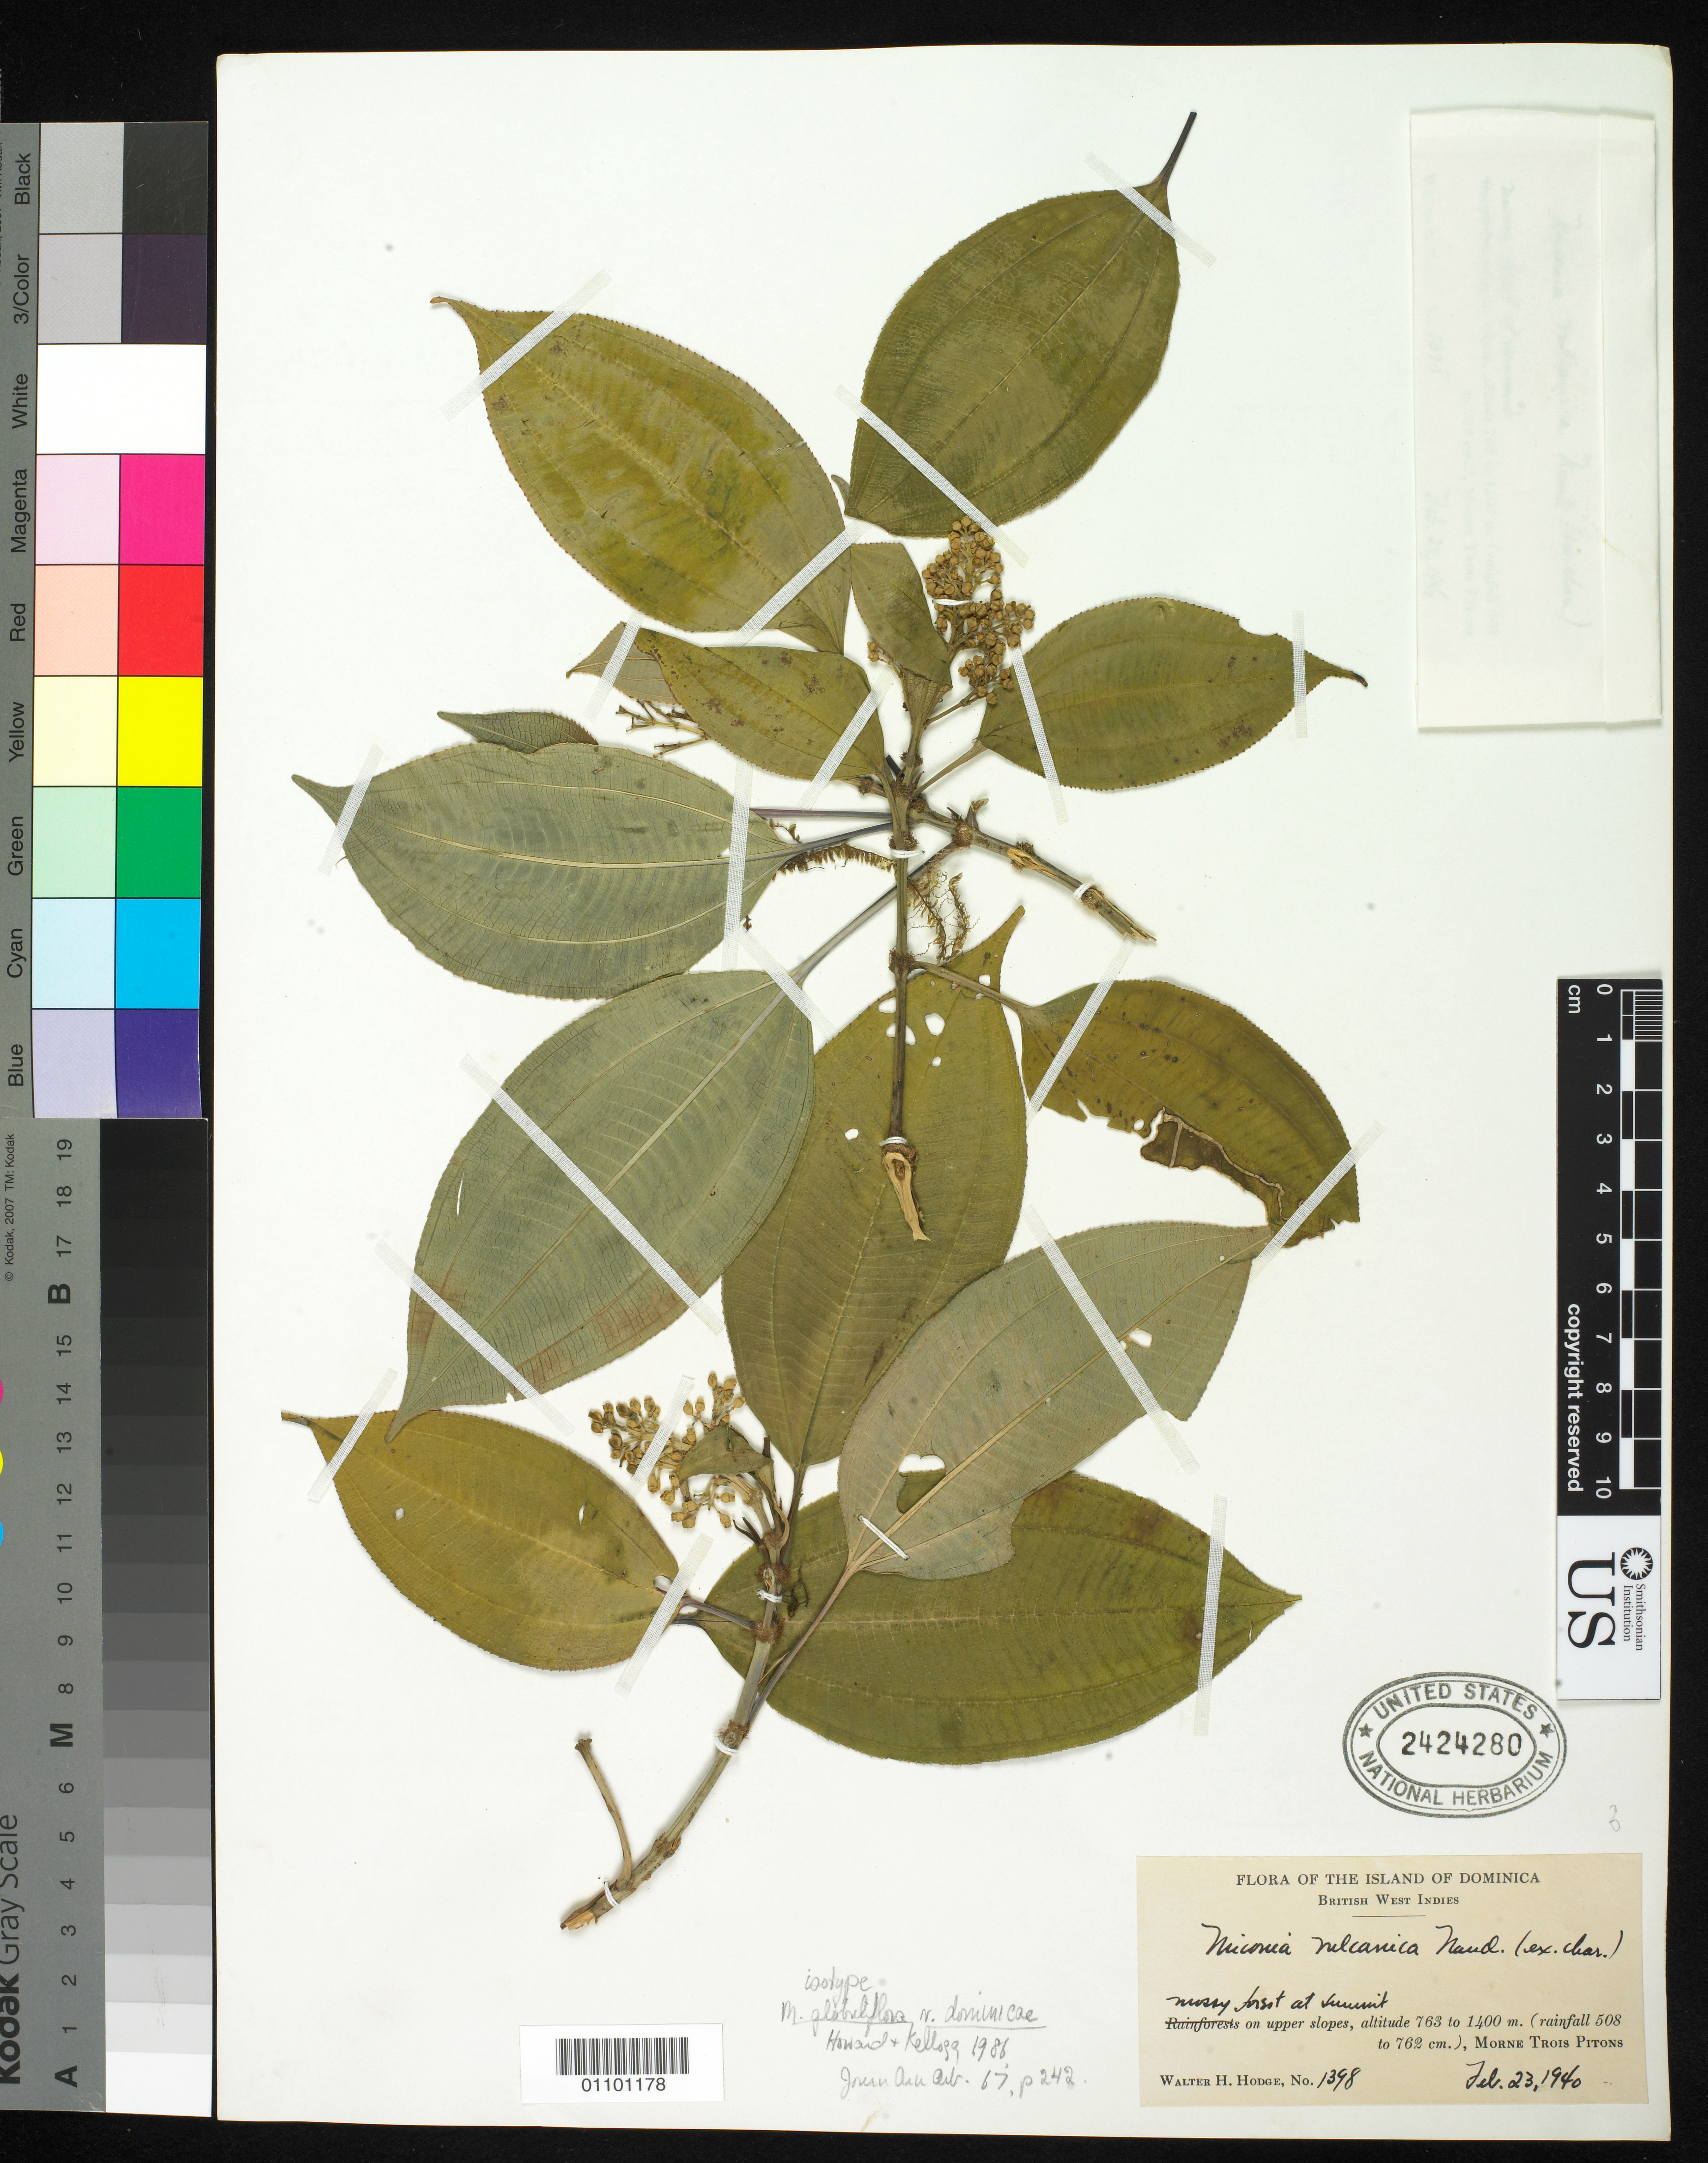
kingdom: Plantae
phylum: Tracheophyta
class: Magnoliopsida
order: Myrtales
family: Melastomataceae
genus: Miconia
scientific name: Miconia globuliflora var. dominicae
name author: R.A. Howard & E.A. Kellogg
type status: Isotype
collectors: W. Hodge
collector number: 1398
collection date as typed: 23 Feb 1940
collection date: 1940-02-23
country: Dominica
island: Dominica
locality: Morne Trois Pitons, summit.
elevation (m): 763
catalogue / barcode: US 2424280